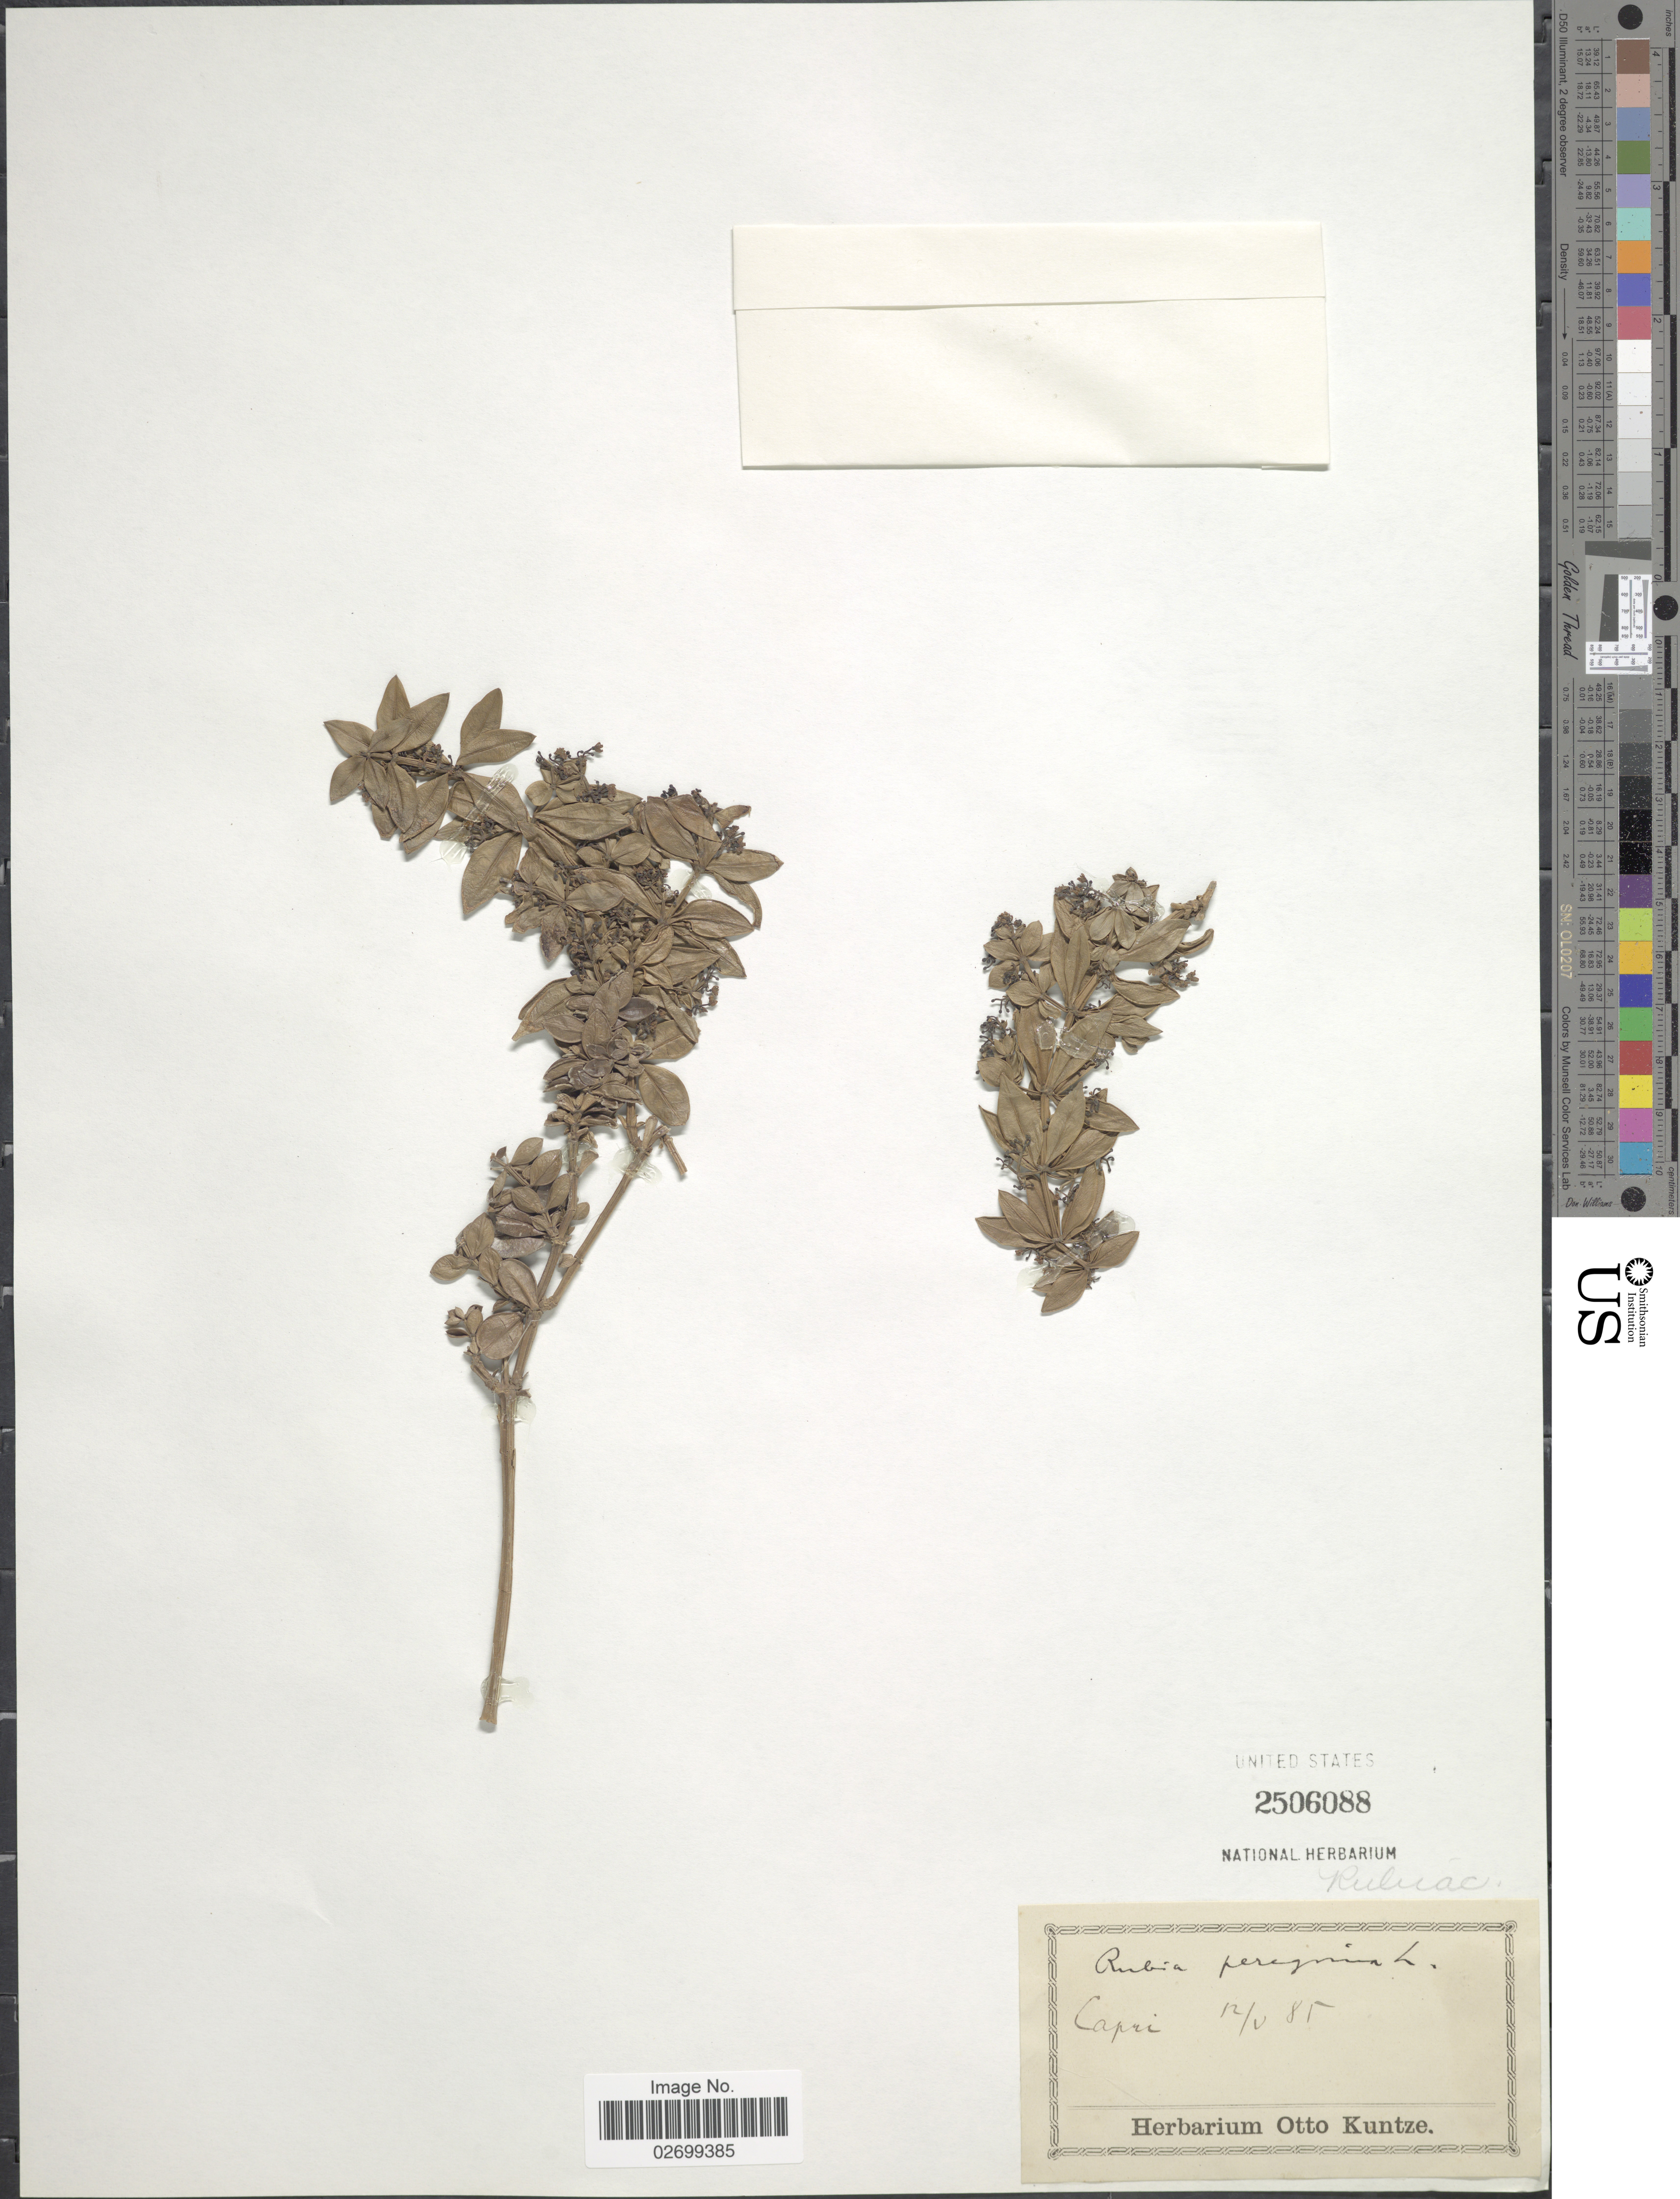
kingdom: Plantae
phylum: Tracheophyta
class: Magnoliopsida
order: Gentianales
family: Rubiaceae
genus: Rubia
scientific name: Rubia peregrina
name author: L.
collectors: ex herb. Otto Kuntze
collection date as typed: Transcribed d/m/y: 12/5/85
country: Italy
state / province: Campania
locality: Capri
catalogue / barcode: US 2506088